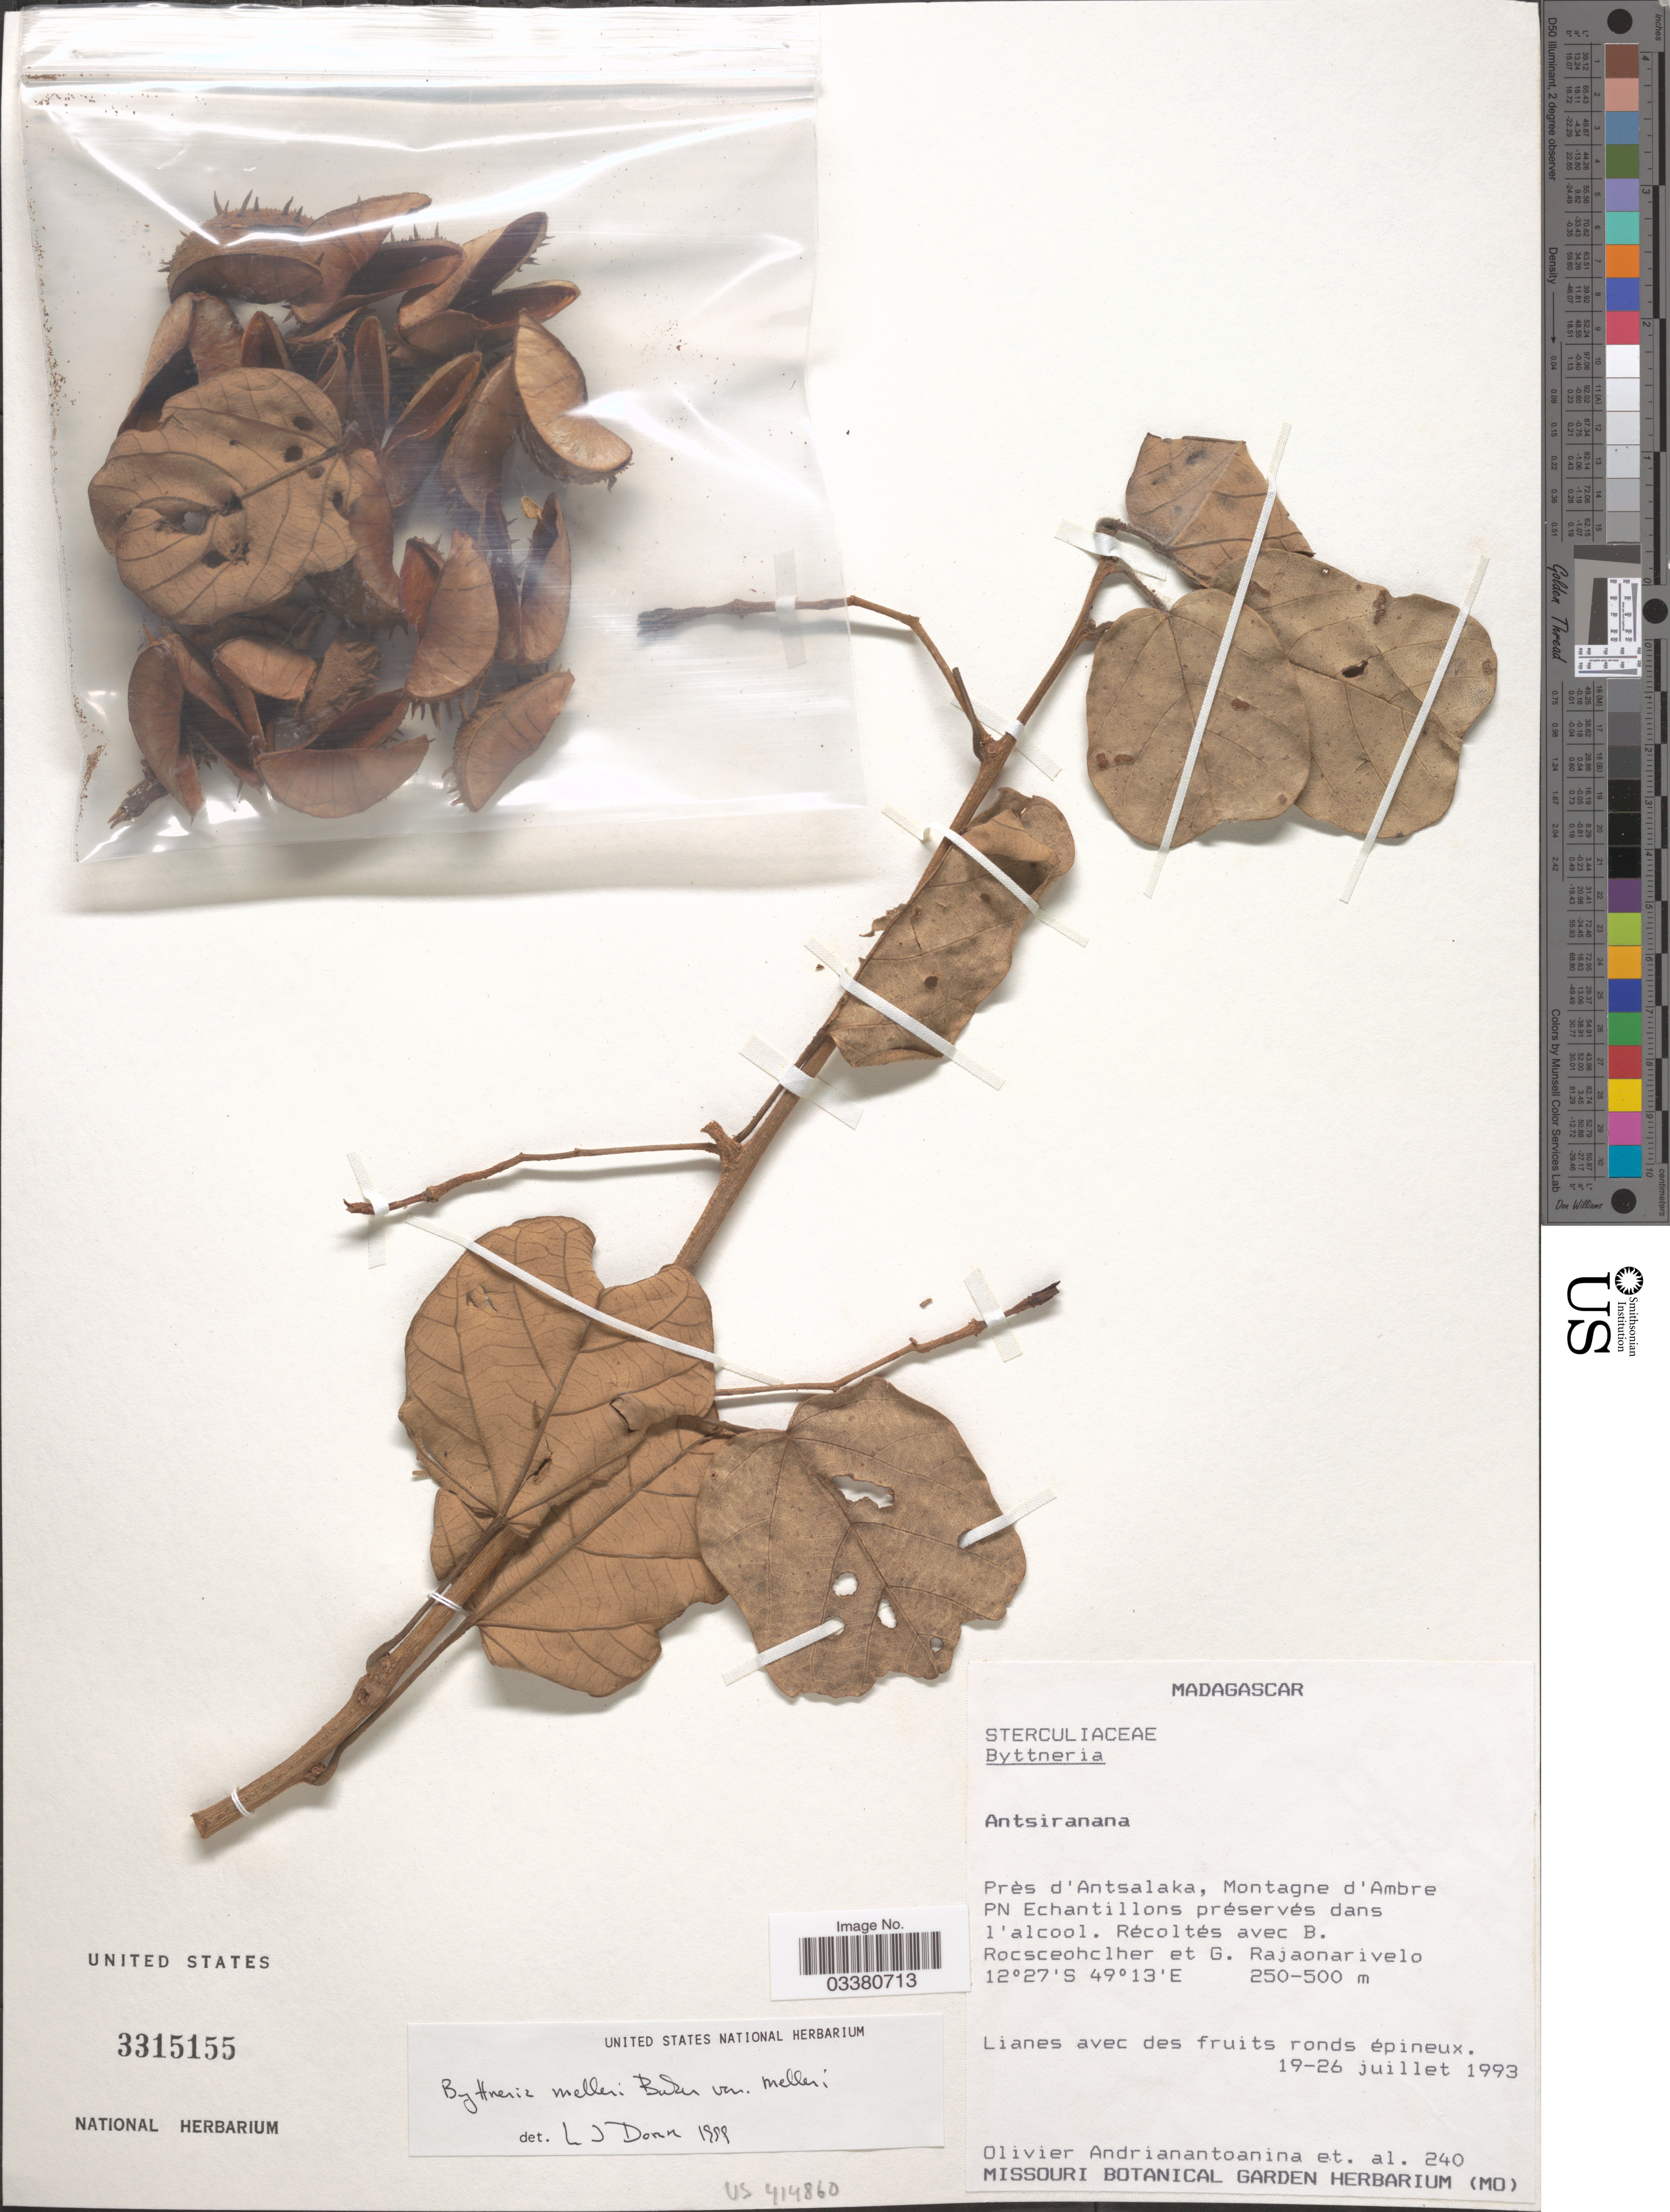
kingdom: Plantae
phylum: Tracheophyta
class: Magnoliopsida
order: Malvales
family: Malvaceae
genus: Byttneria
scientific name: Byttneria melleri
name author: Baker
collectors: O. Andrianantoanina, B. Rocsceohclher & G. Rajaonarivelo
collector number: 240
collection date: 1993-07-19/1993-07-26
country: Madagascar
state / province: Diana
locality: Près d'Antsalaka, Montagne d'Ambre PN Enchantillons préservés dans l'alcool.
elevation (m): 250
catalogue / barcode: US 3315155